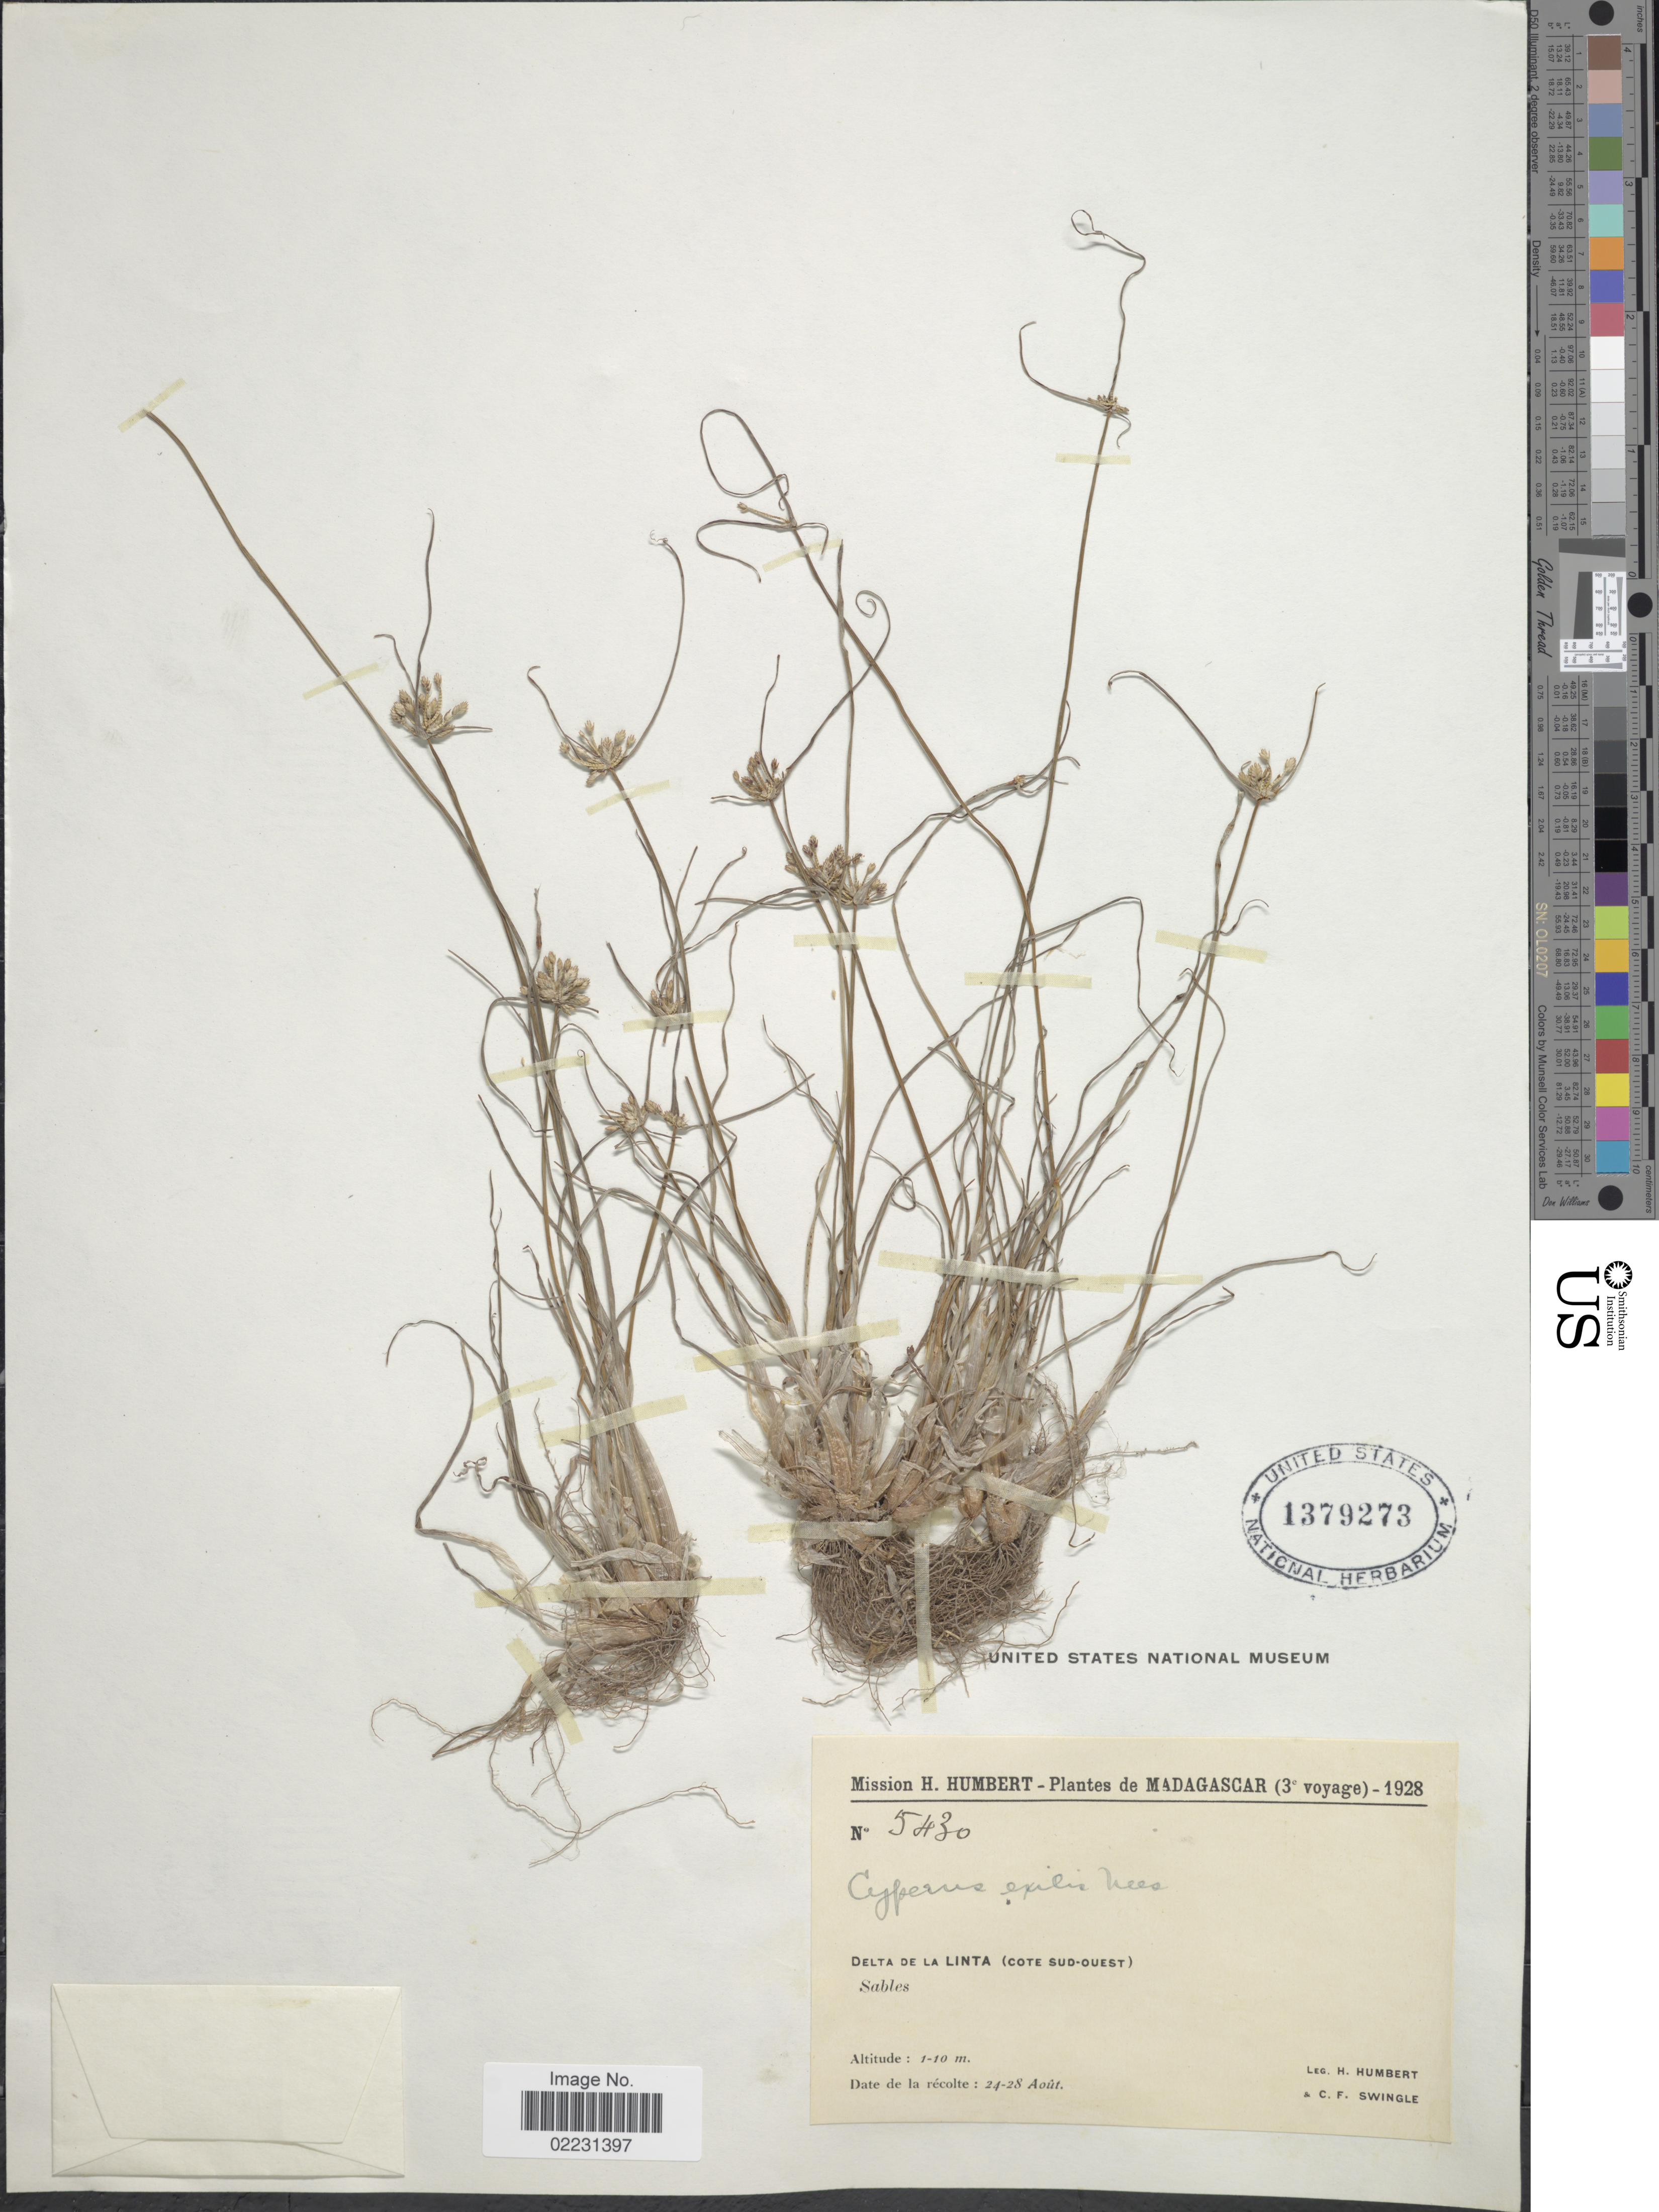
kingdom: Plantae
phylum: Tracheophyta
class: Liliopsida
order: Poales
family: Cyperaceae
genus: Cyperus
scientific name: Cyperus rubicundus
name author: Vahl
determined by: Strong, Mark T., (BOT), Smithsonian Institution - National Museum of Natural History (UNITED STATES)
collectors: H. Humbert & C. Swingle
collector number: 5430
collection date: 1928-08-24/1928-08-28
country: Madagascar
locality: Madagascar, Delta de la Linta (cote Sud-Ouest). Sables.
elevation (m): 0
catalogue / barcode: US 1379273